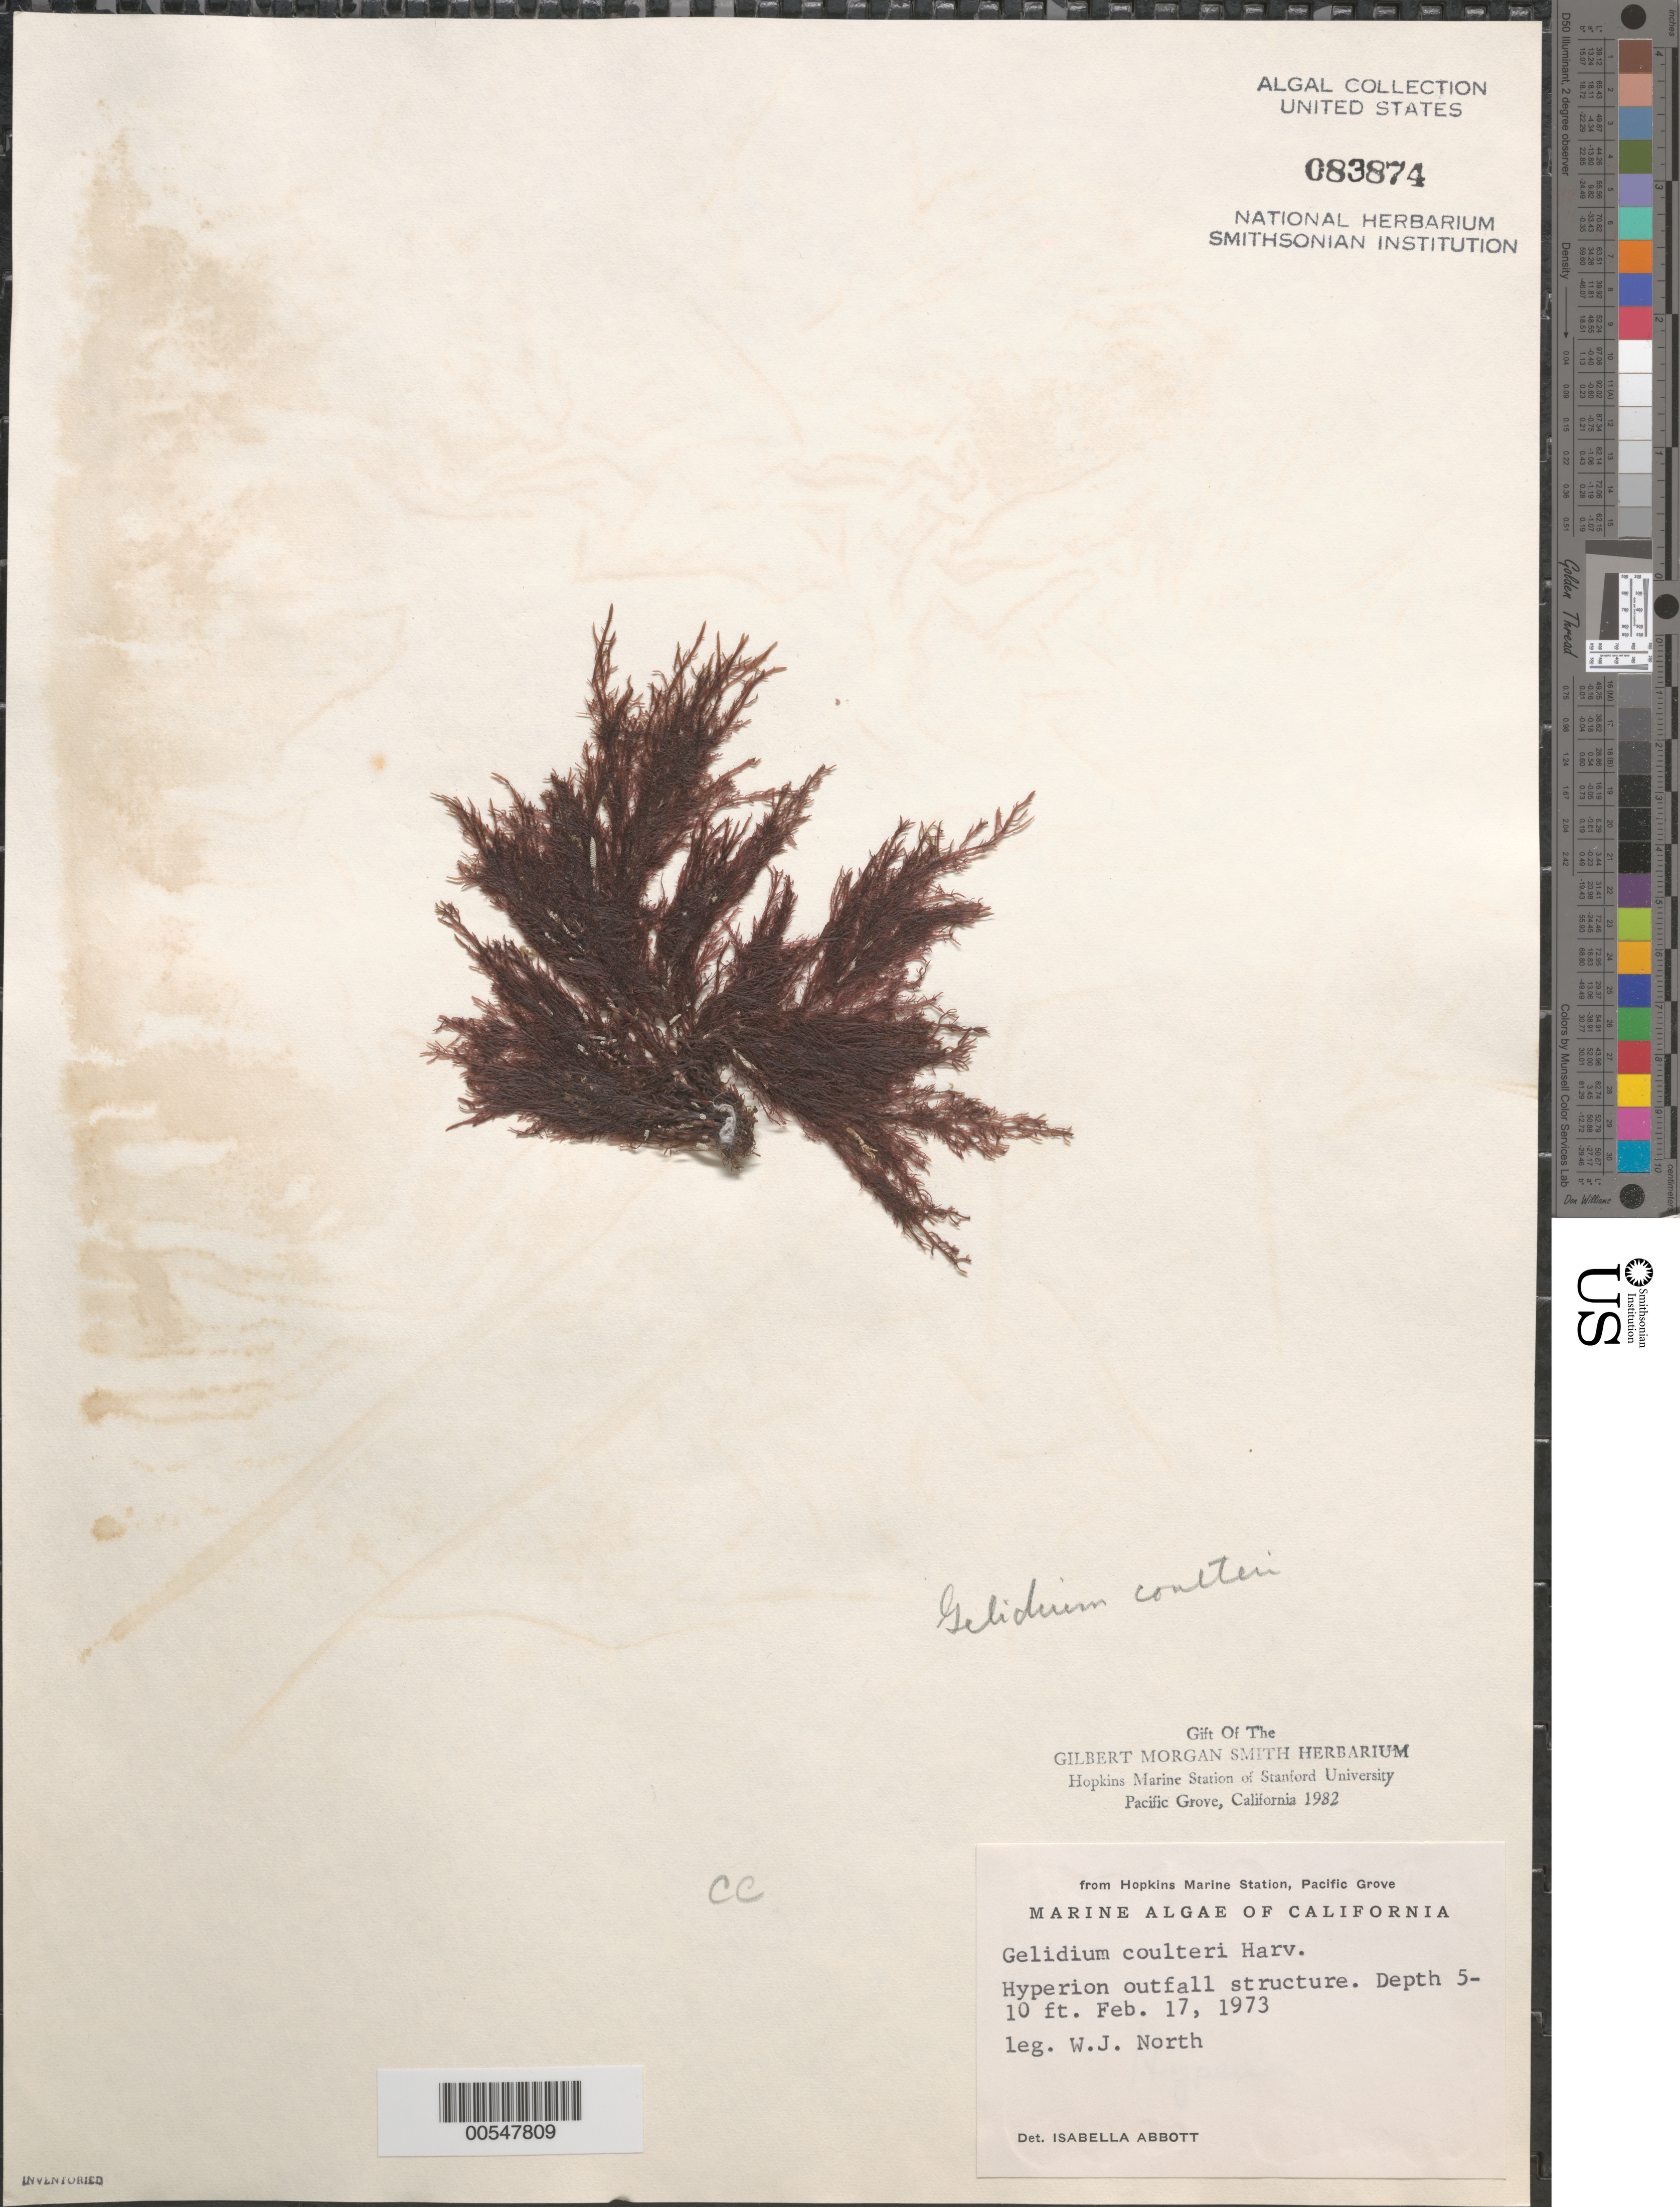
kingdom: Plantae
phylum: Rhodophyta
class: Florideophyceae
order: Gelidiales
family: Gelidiaceae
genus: Gelidium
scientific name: Gelidium coulteri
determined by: Abbott, Isabella A.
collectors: W. North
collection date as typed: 17 Feb 1973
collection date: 1973-02-17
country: United States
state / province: California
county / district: Los Angeles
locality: Hyperion Outfall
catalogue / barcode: US 83874